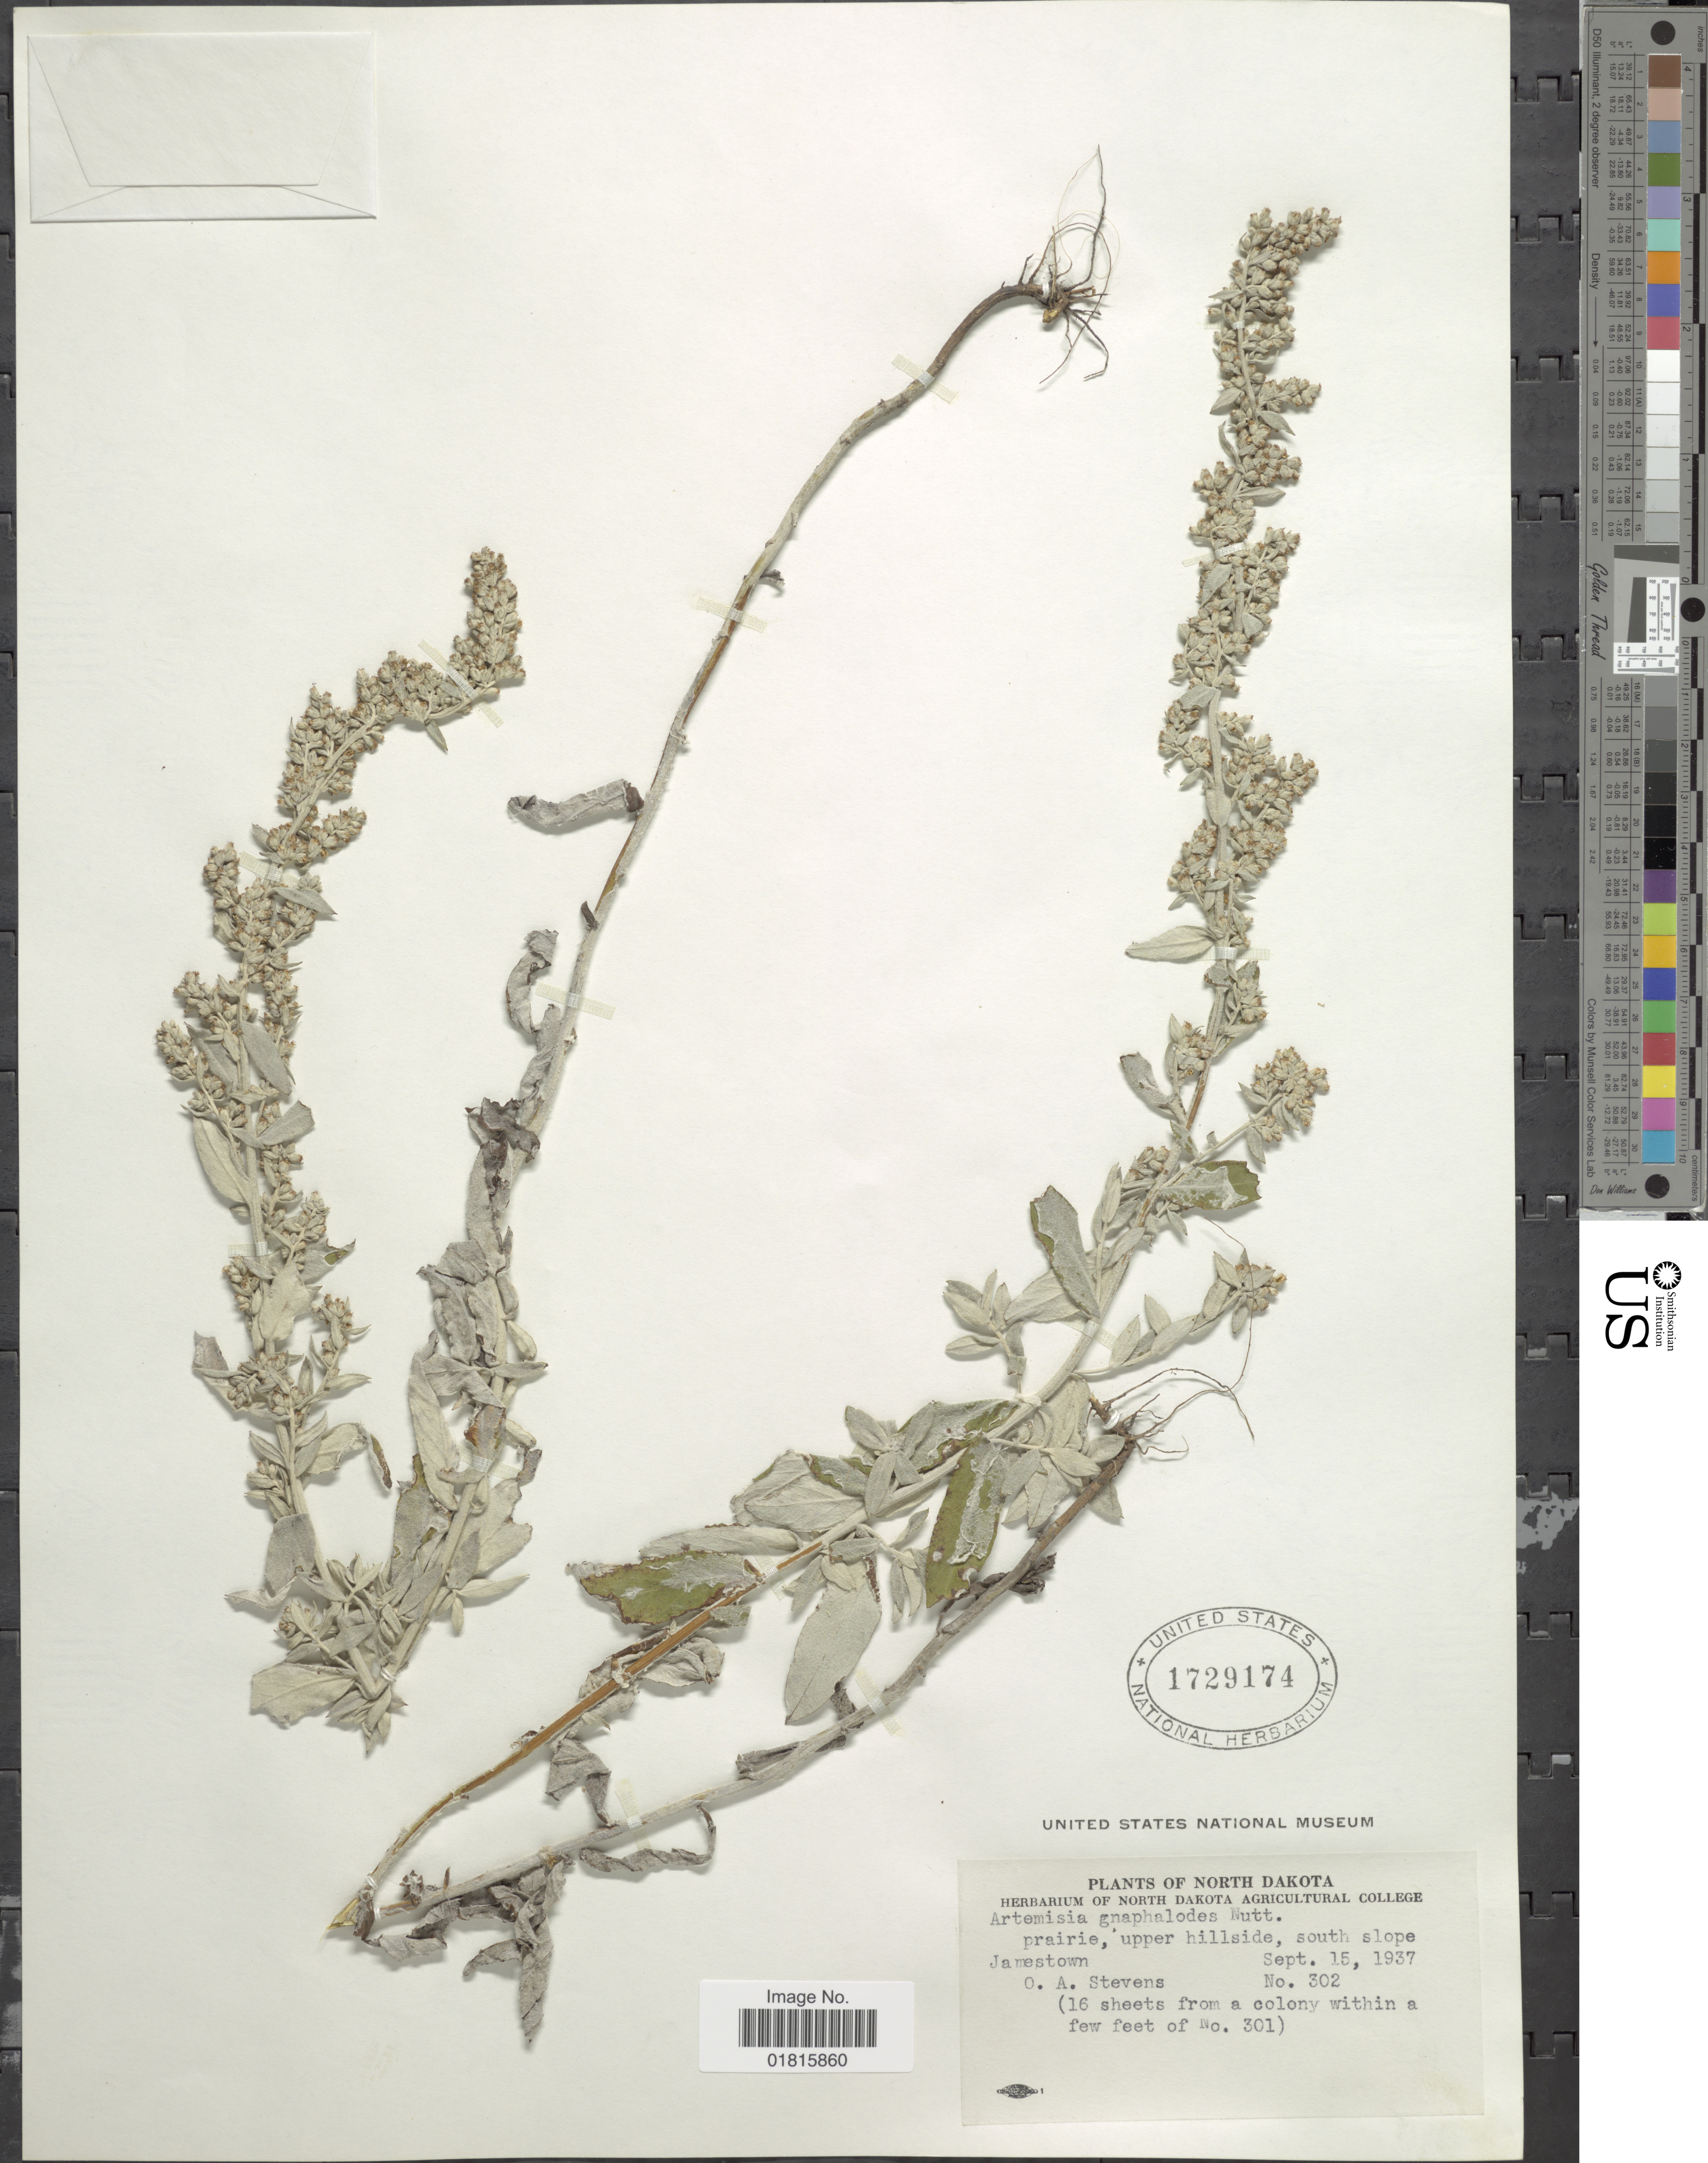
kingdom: Plantae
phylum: Tracheophyta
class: Magnoliopsida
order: Asterales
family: Asteraceae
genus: Artemisia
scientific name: Artemisia gnaphaloides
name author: Nutt.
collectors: O. A. Stevens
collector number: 302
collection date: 1937-09-15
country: United States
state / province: North Dakota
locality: Prairie, upper hillside, south slope, Jamestown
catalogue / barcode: US 1729174